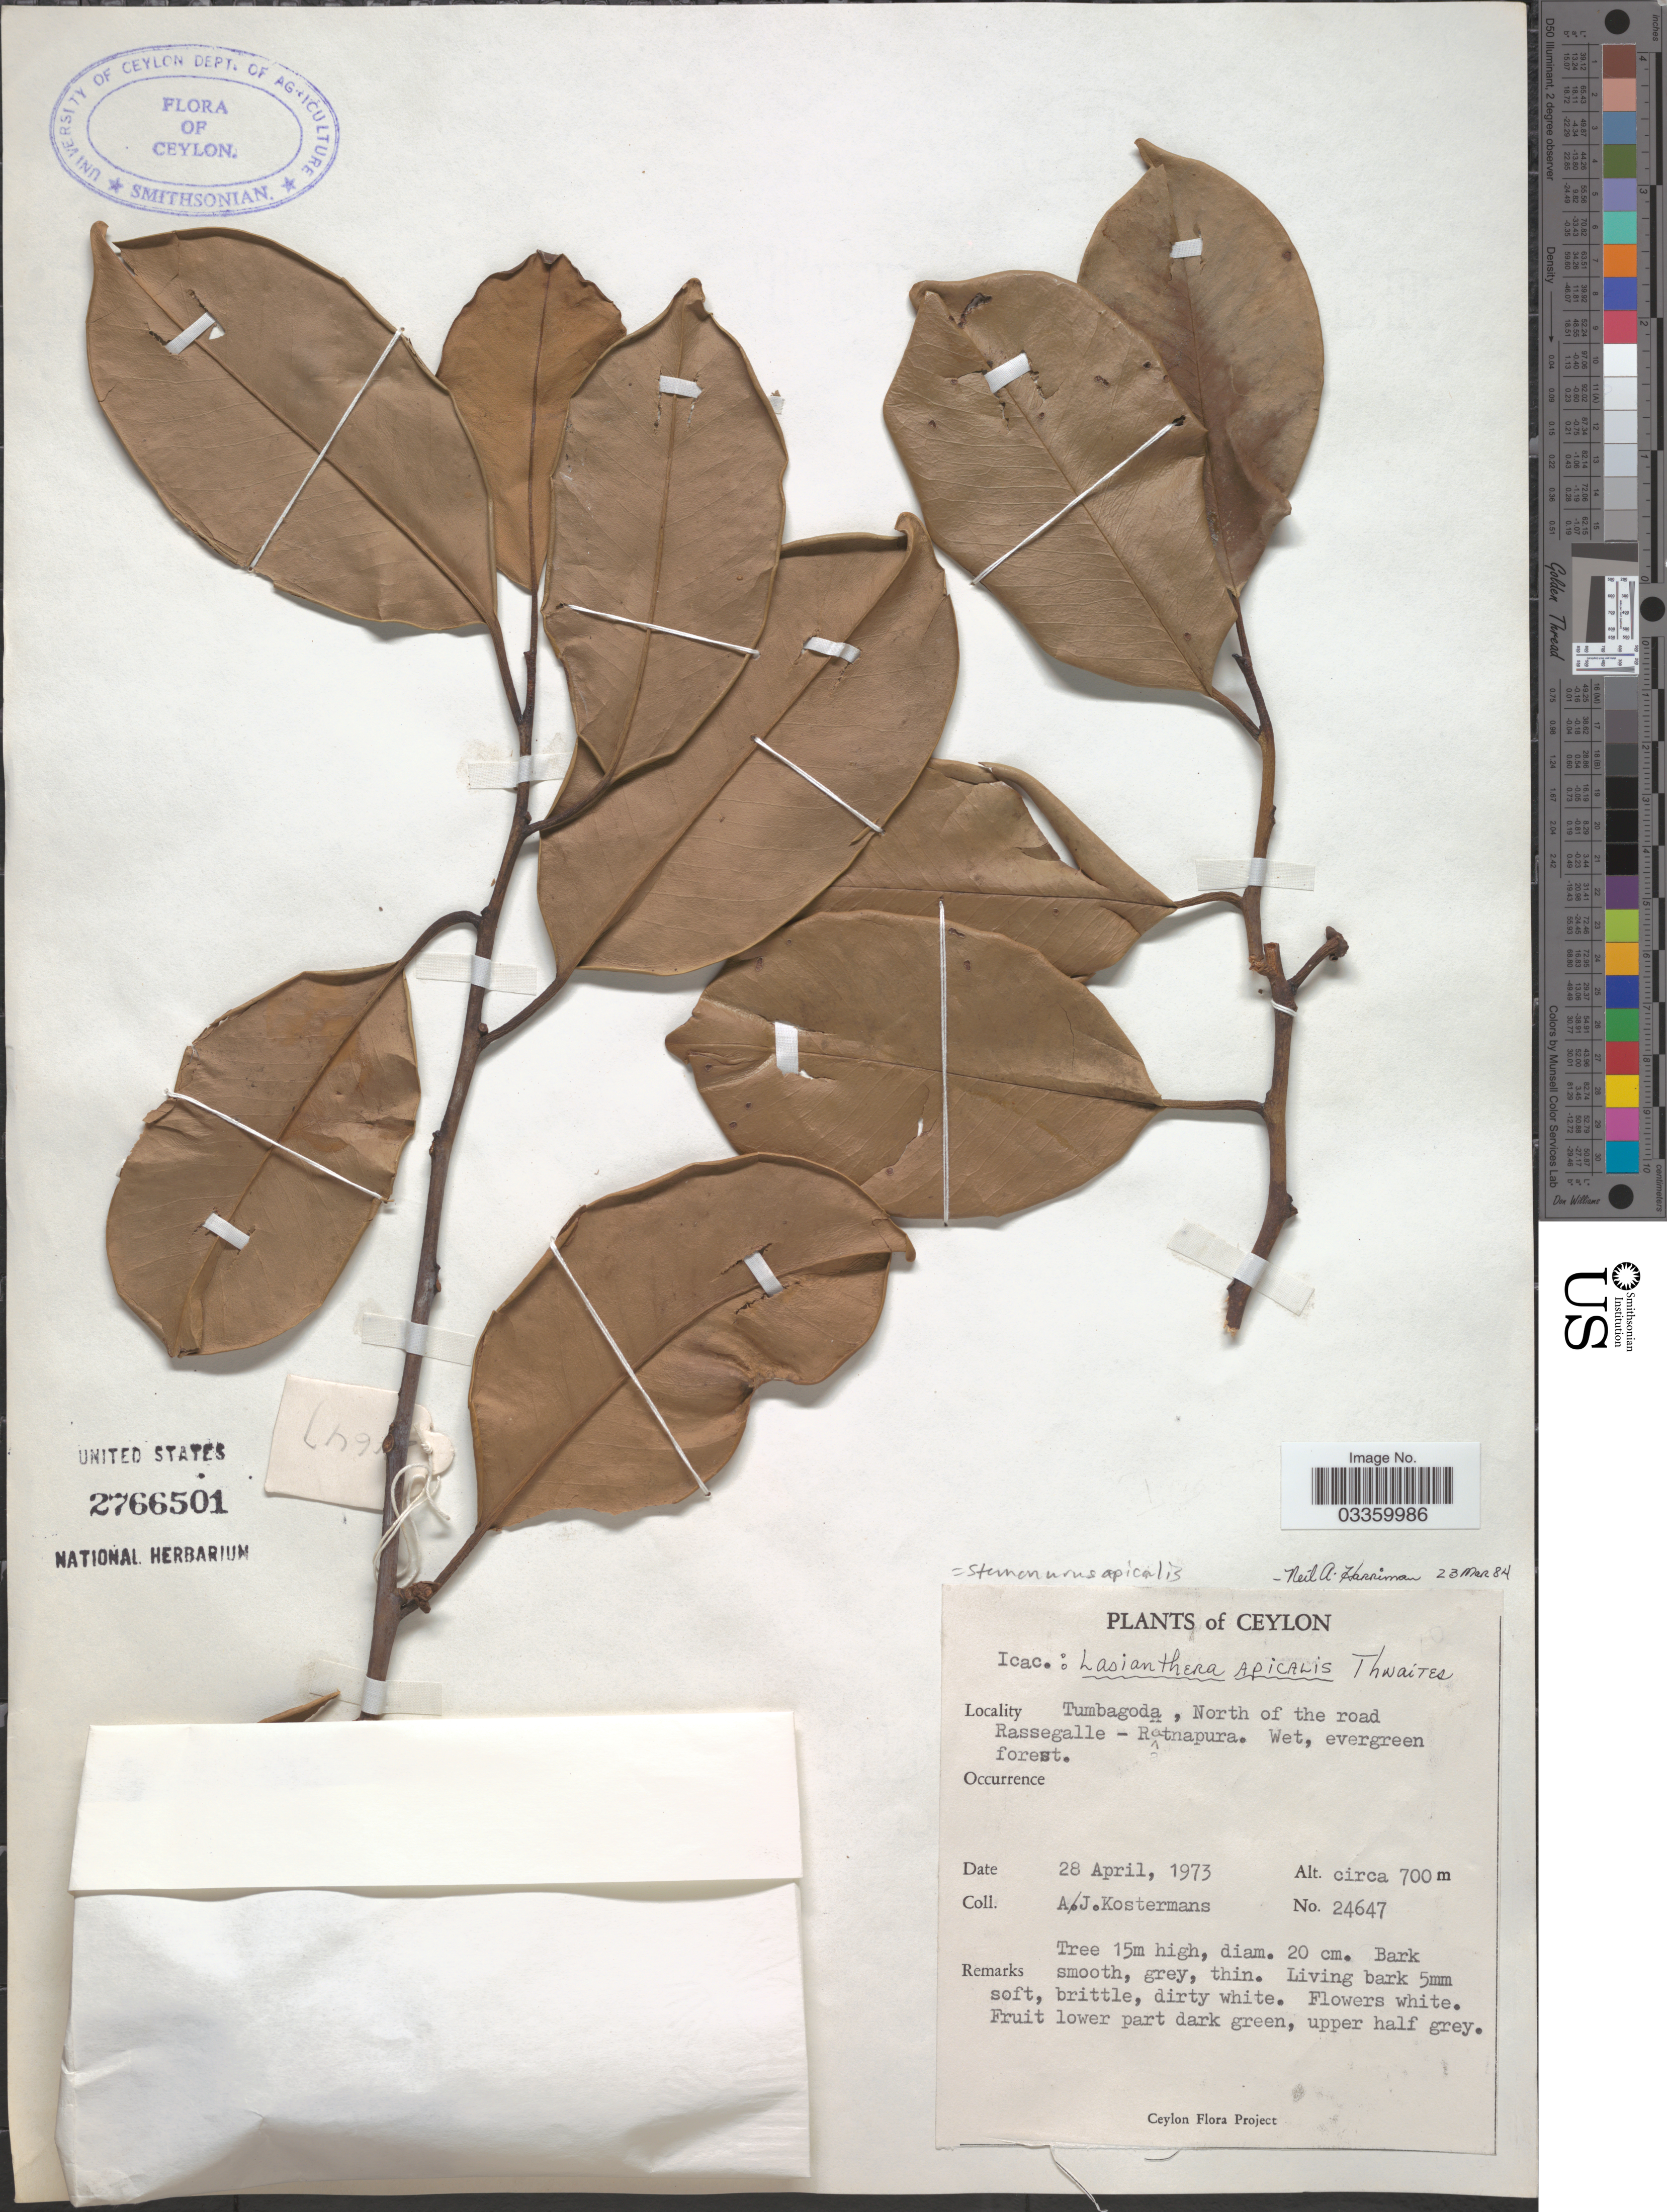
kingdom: Plantae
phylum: Tracheophyta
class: Magnoliopsida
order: Cardiopteridales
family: Stemonuraceae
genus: Stemonurus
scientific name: Stemonurus apicalis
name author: (Thwaites) Miers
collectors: A. J. G. Kostermans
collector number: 24647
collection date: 1973-04-28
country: Sri Lanka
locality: Ceylon. Tumbagoda, North of the road Rassegalle - Ratnapura.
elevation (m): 700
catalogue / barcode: US 2766501